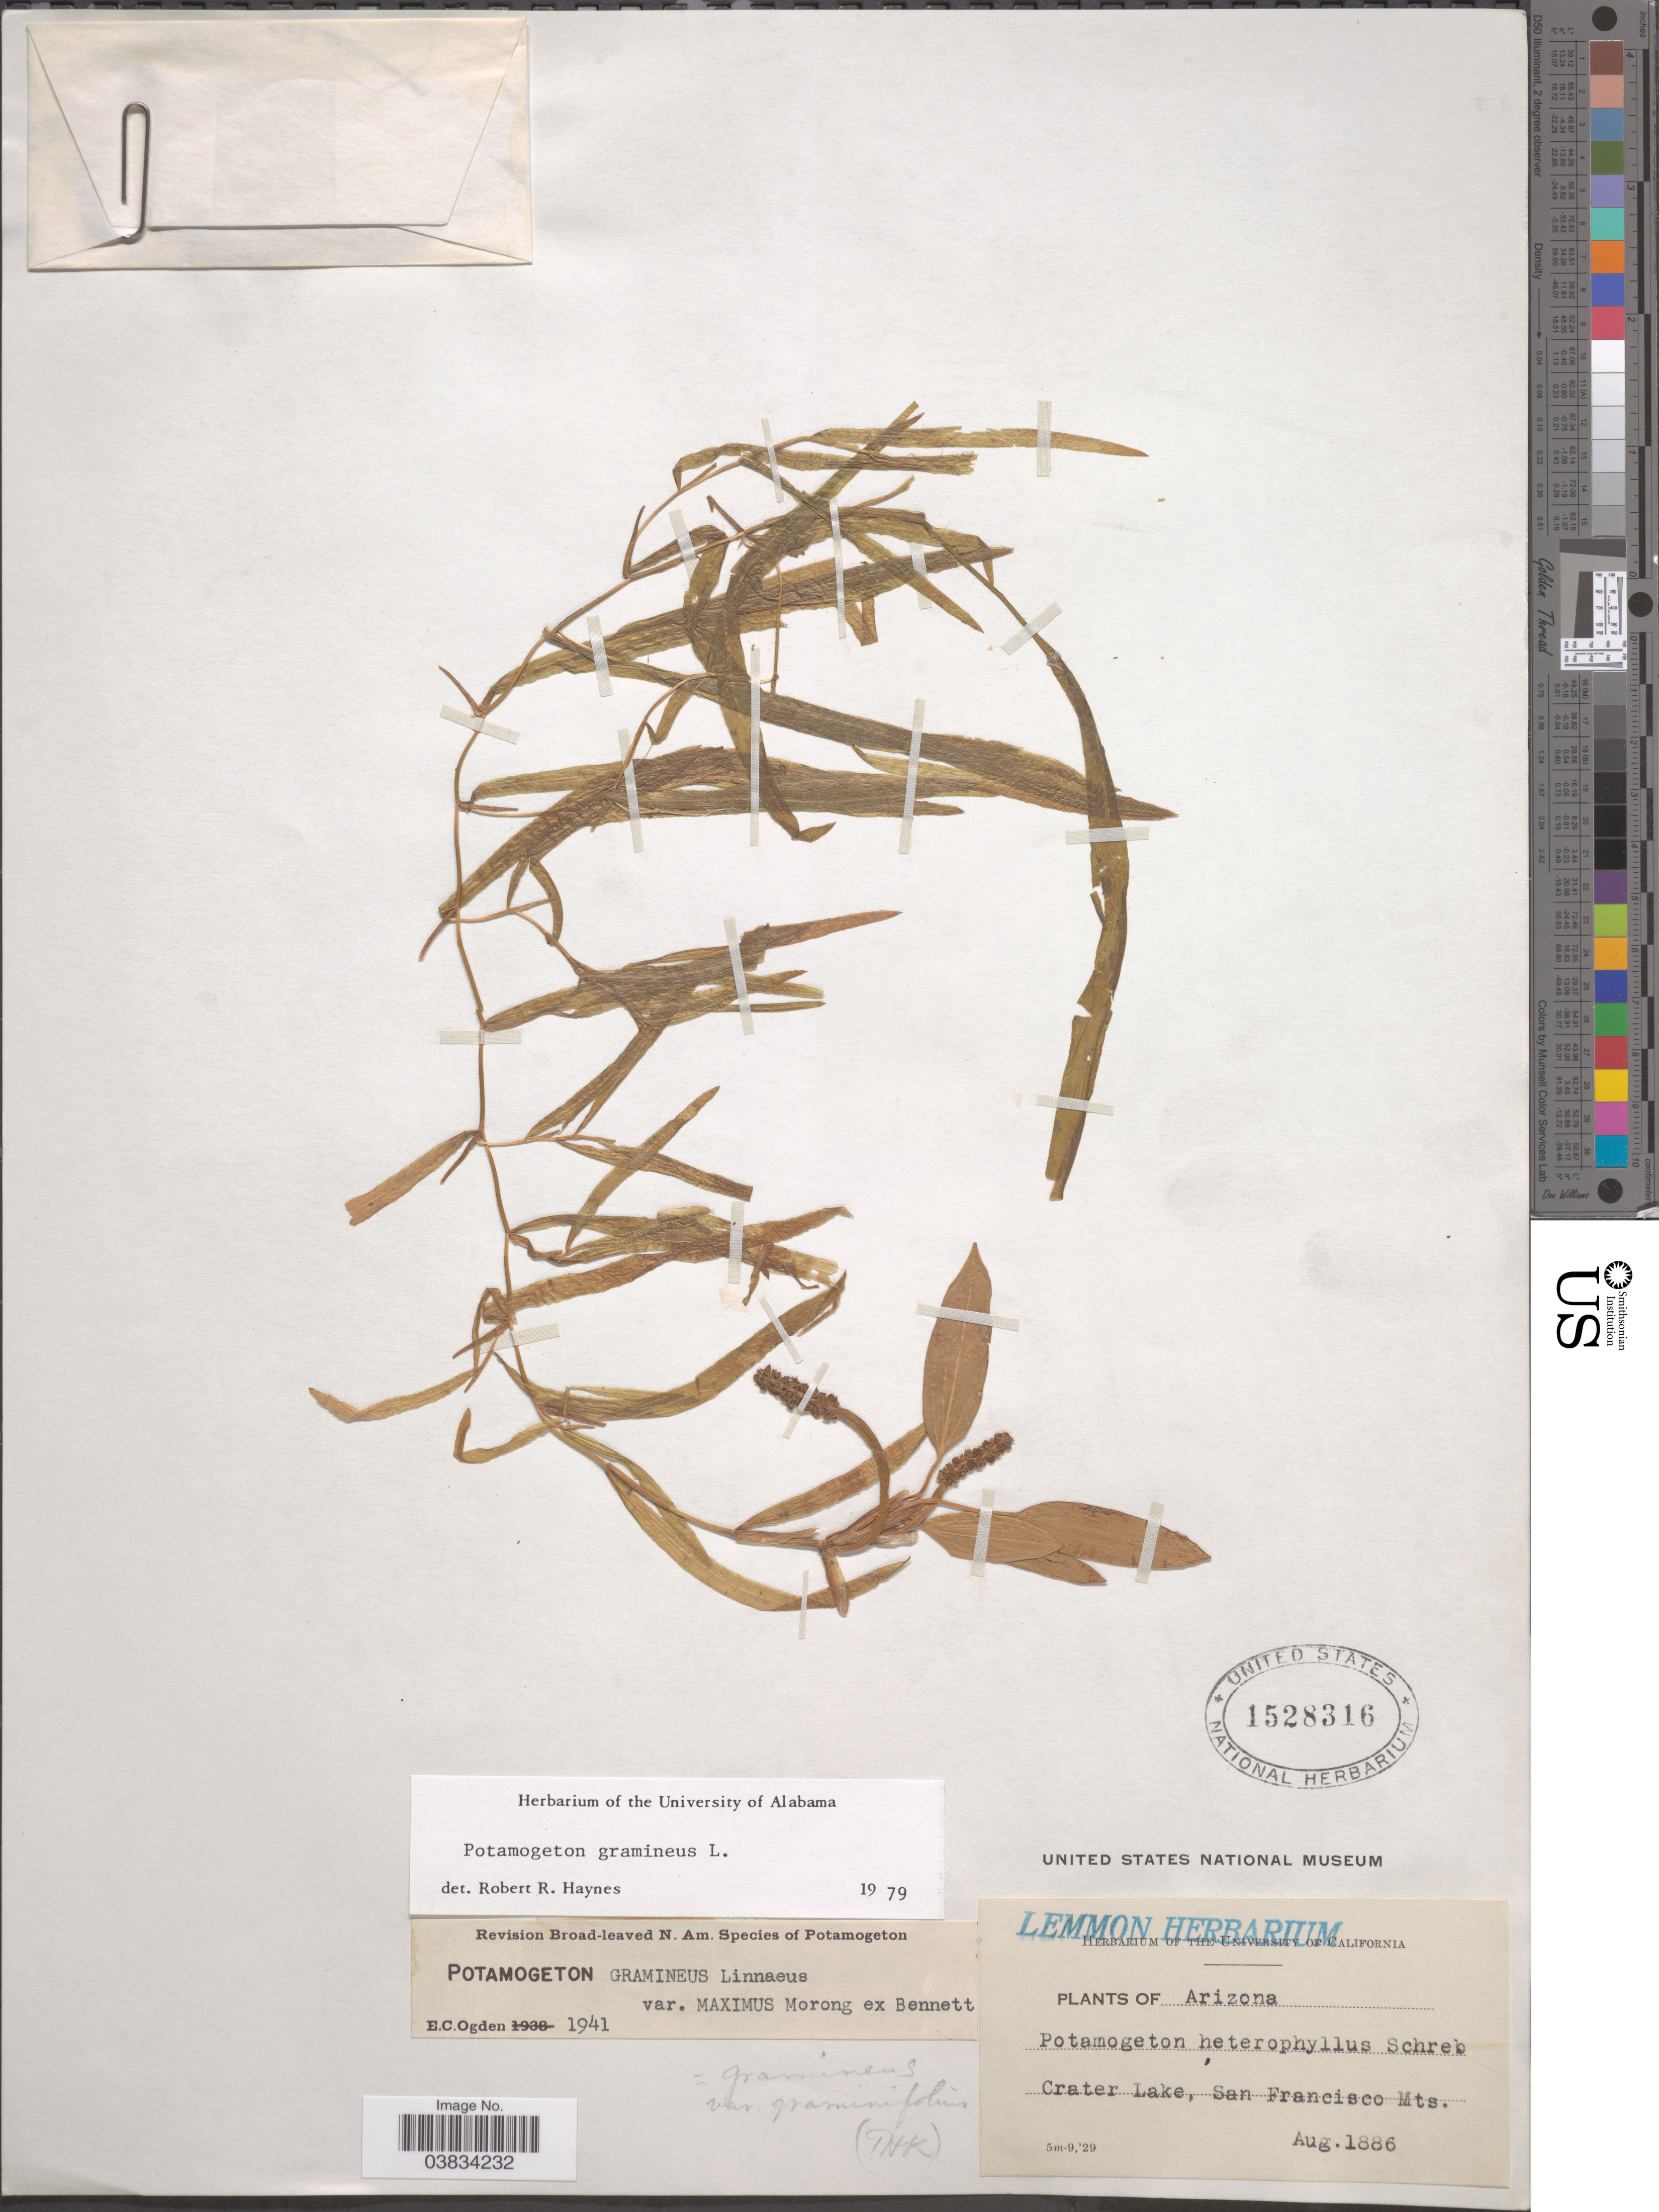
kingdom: Plantae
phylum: Tracheophyta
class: Liliopsida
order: Alismatales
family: Potamogetonaceae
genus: Potamogeton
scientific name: Potamogeton gramineus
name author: L.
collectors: ex herb. Lemmon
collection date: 1886-08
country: United States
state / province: Arizona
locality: Crater Lake, San Francisco Mts.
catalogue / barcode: US 1528316